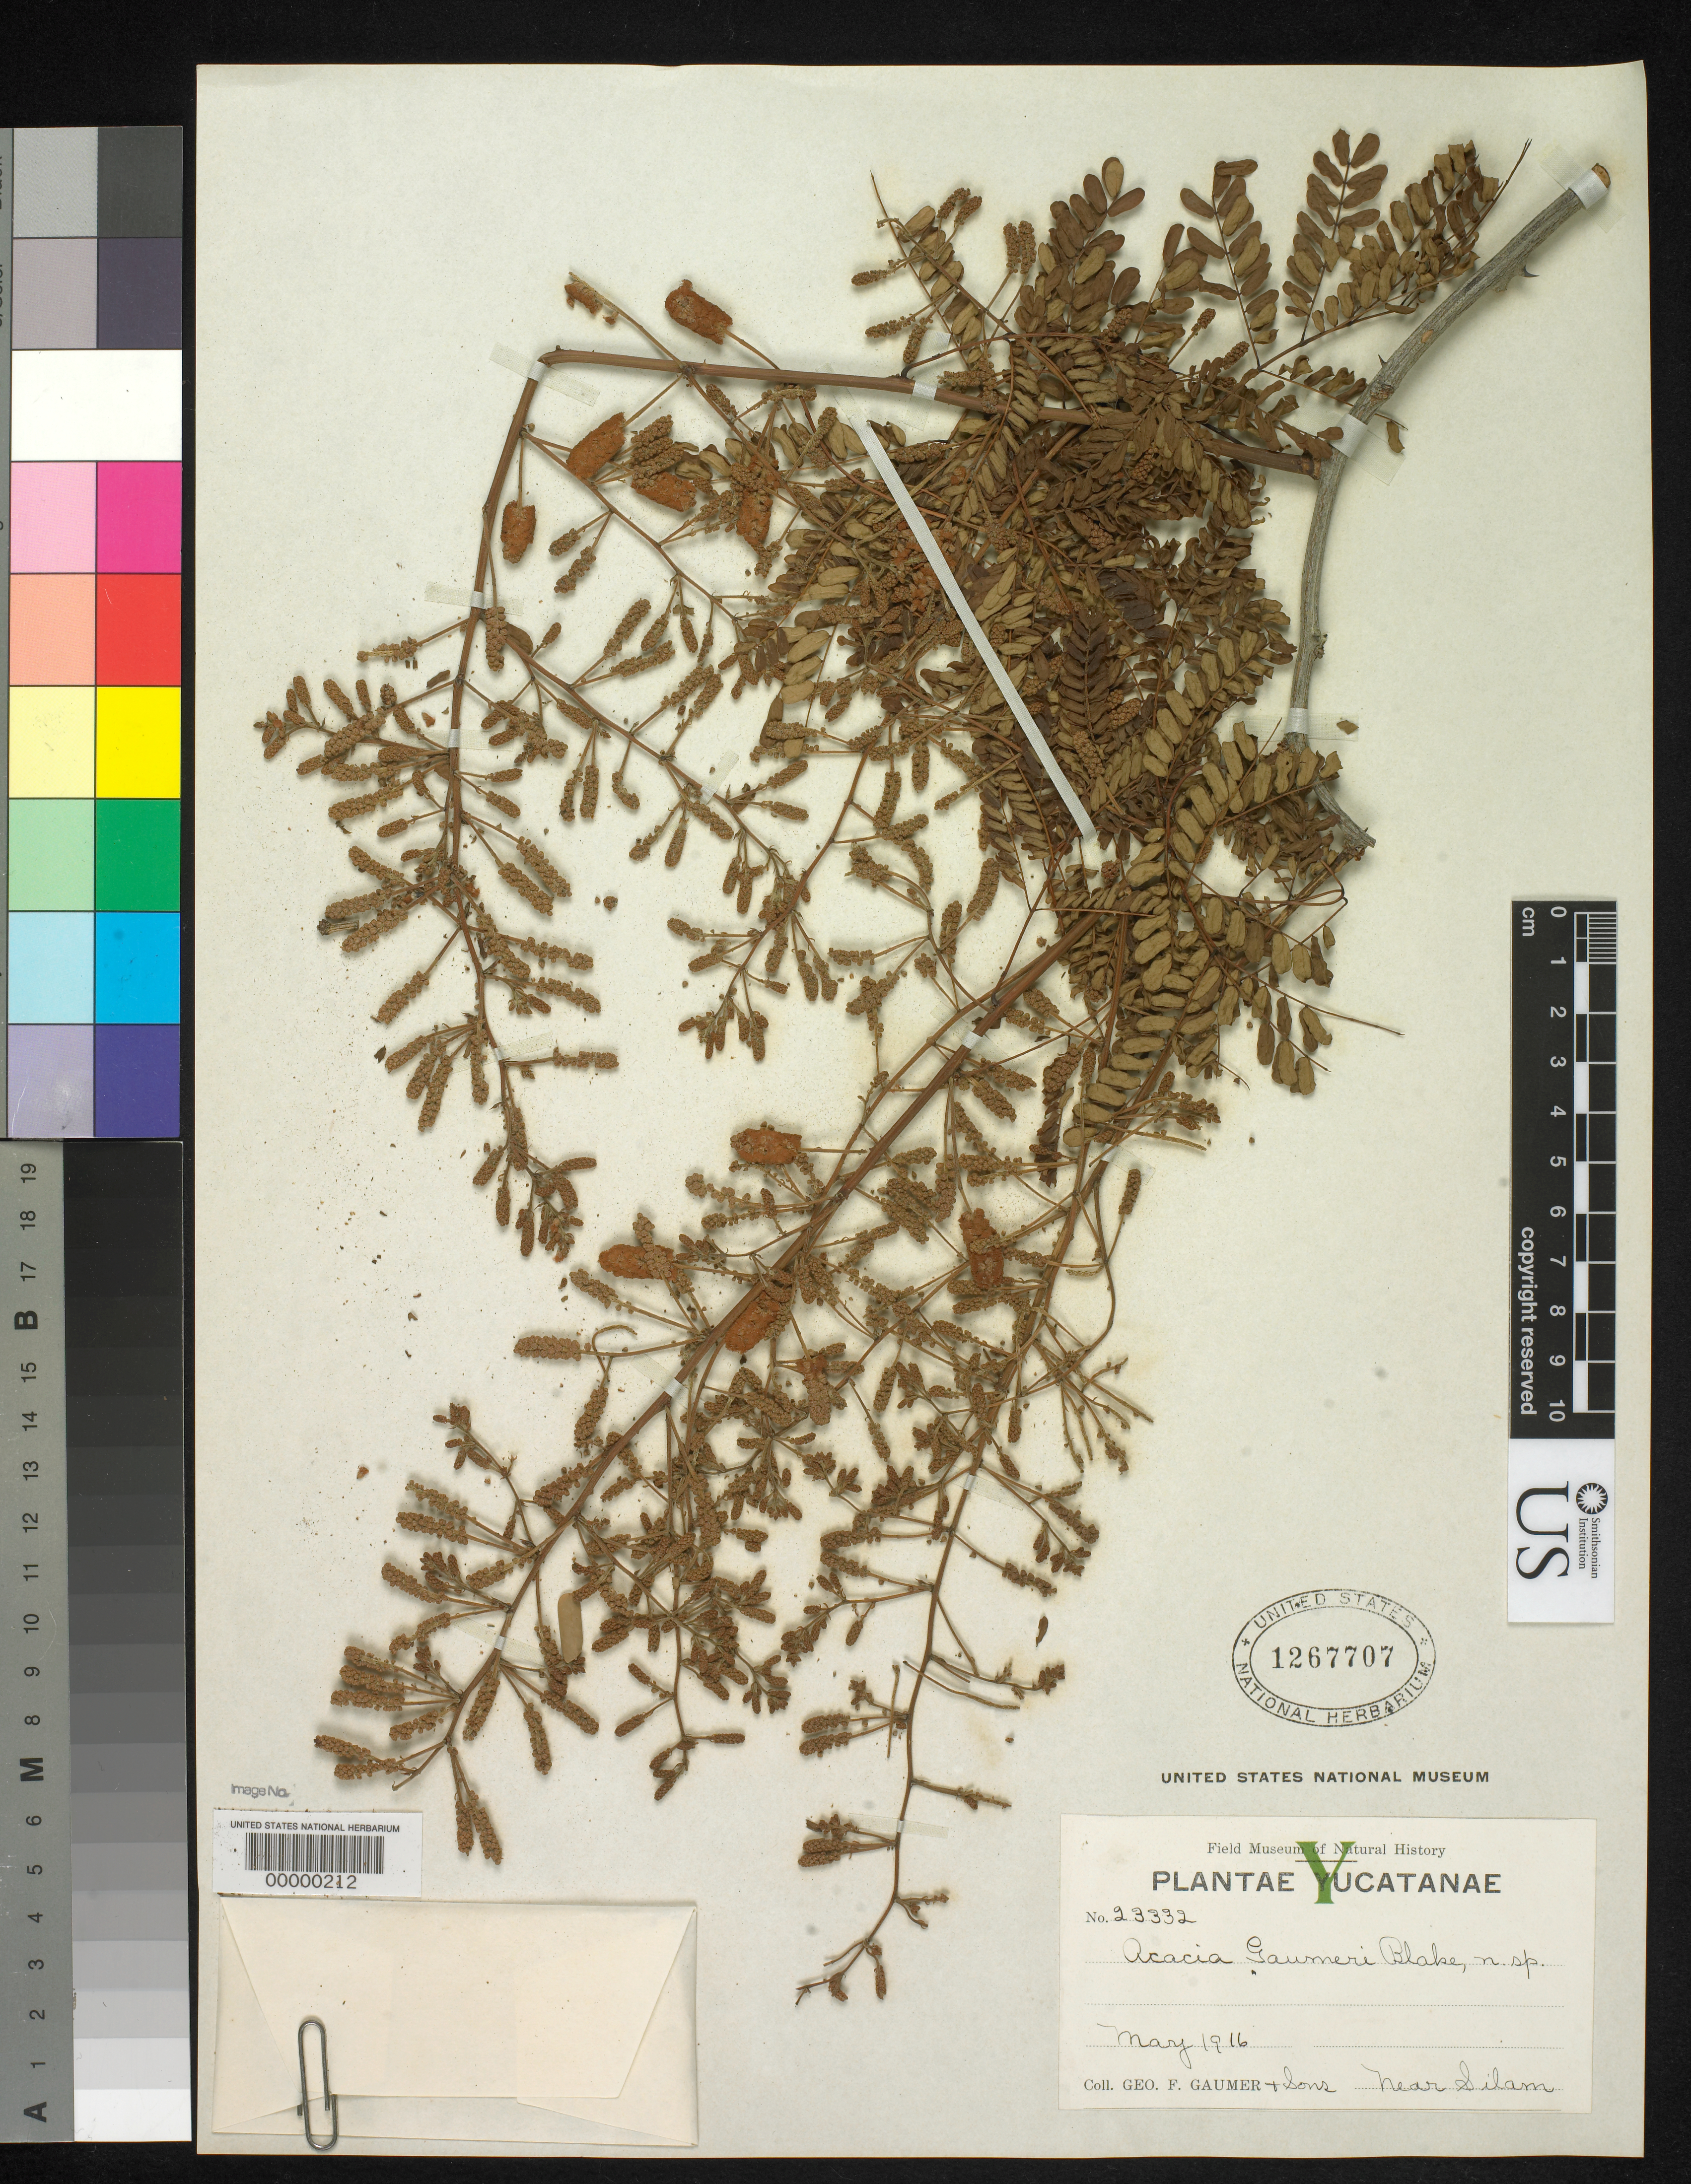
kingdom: Plantae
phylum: Tracheophyta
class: Magnoliopsida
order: Fabales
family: Fabaceae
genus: Acacia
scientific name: Acacia gaumeri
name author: S.F. Blake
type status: Isotype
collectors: G. F. Gaumer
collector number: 23332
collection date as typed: May 1916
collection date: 1916-05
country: Mexico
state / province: Yucatán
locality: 3 mi inland from Silam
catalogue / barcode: US 1267707